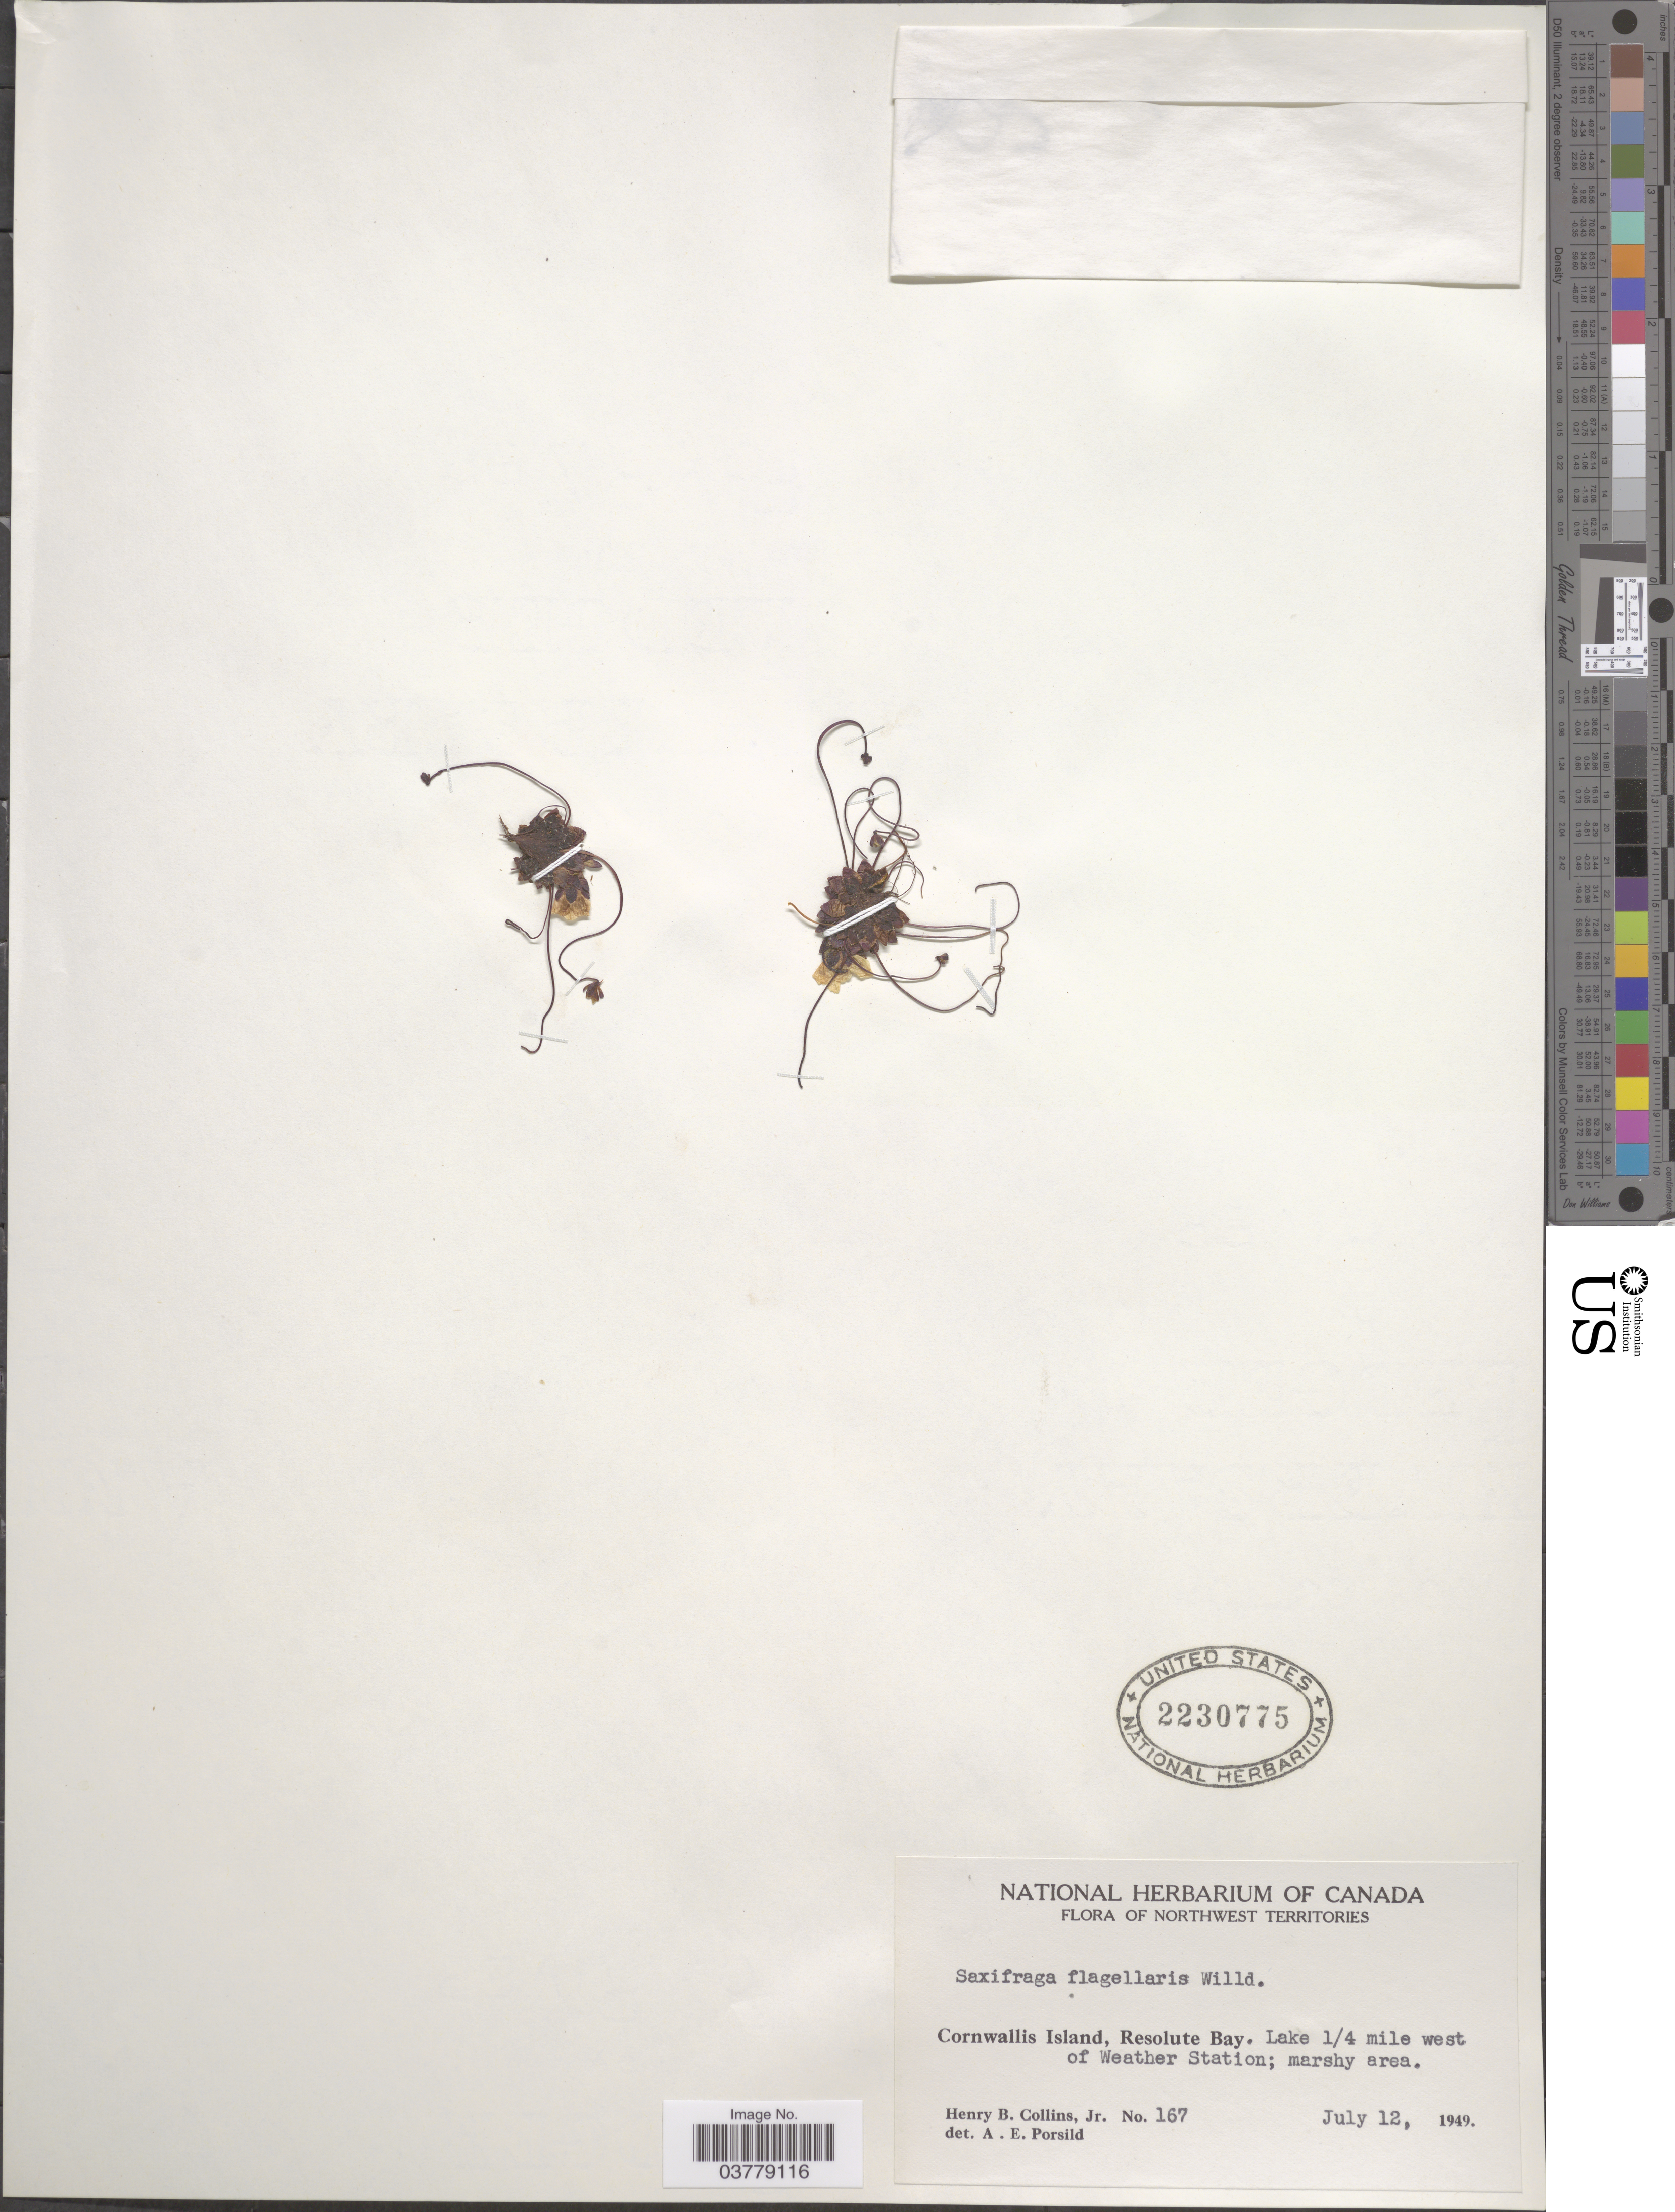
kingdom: Plantae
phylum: Tracheophyta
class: Magnoliopsida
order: Saxifragales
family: Saxifragaceae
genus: Saxifraga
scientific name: Saxifraga flagellaris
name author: Willd. ex Sternb.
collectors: H. Collins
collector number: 167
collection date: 1949-07-12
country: Canada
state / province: Northwest Territories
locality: Cornwallis Island, Resolute Bay. Lake 1/4 mile west of Weather Station.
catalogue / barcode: US 2230775